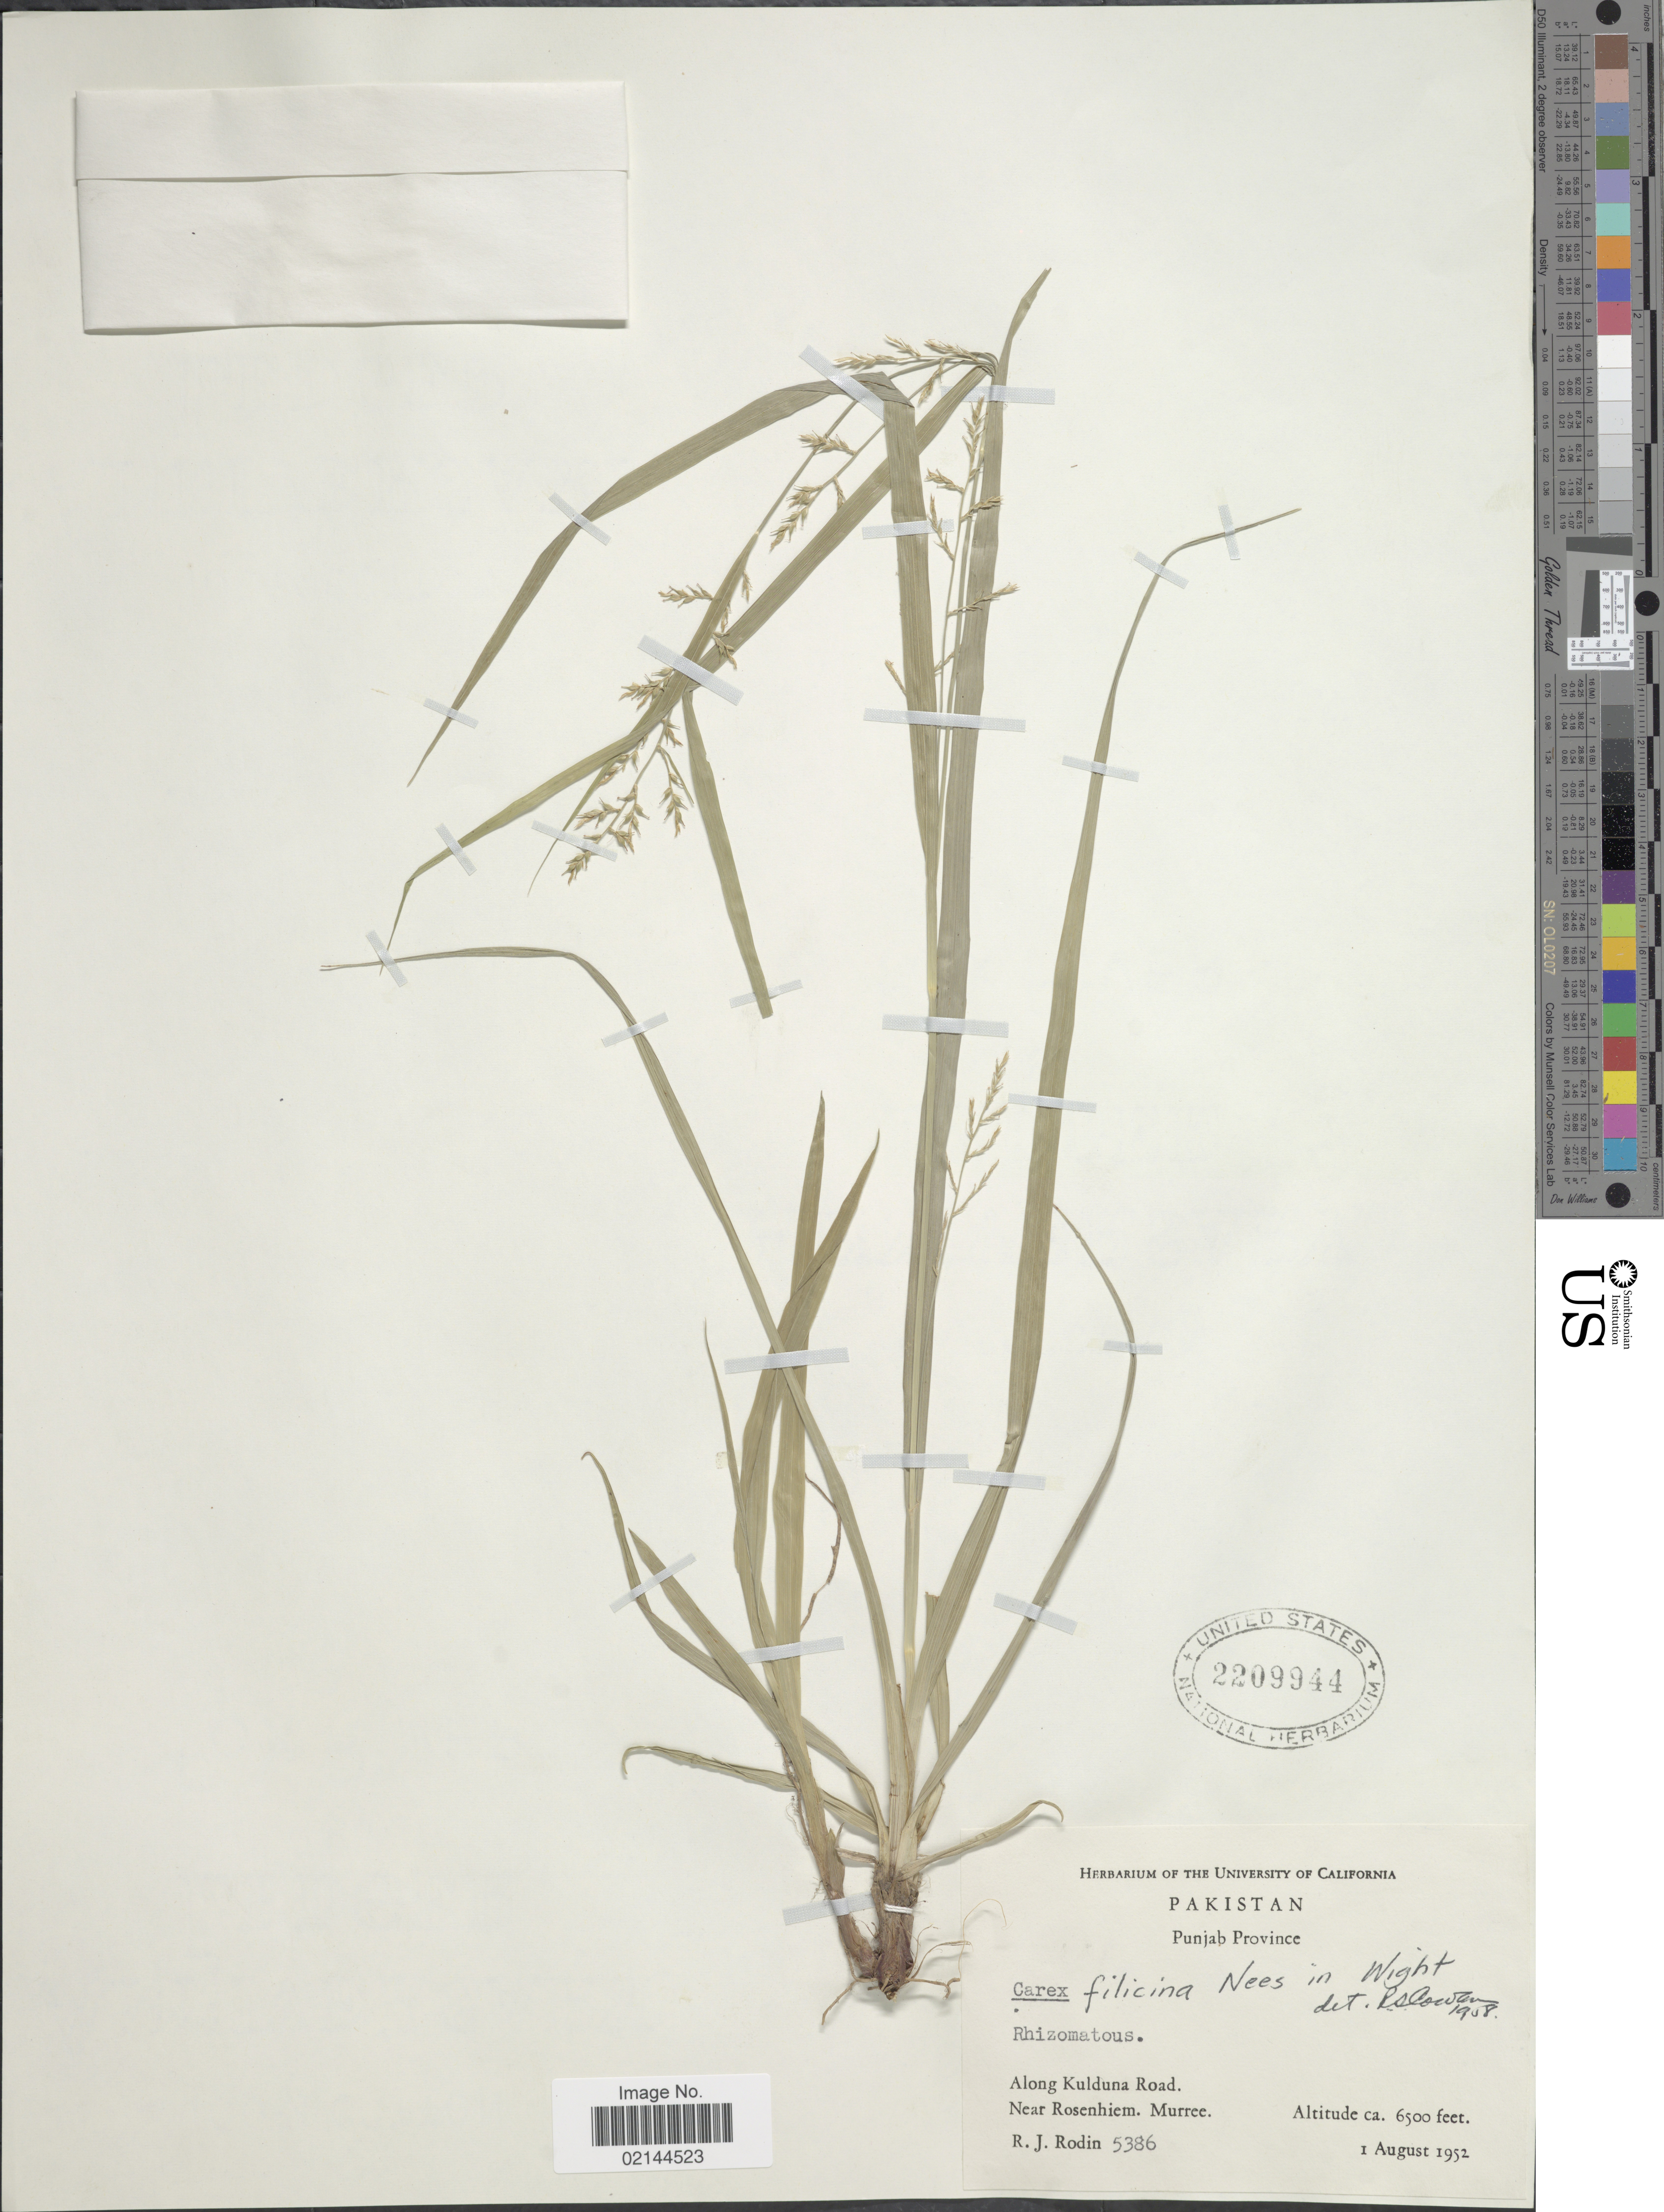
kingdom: Plantae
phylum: Tracheophyta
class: Liliopsida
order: Poales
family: Cyperaceae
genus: Carex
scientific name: Carex filicina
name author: Nees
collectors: R. J. Rodin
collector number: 5386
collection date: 1952-08-01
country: Pakistan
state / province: Punjab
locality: Along Kulduna Road. Near Rosenhiem. Murree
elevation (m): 1981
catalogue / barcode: US 2209944